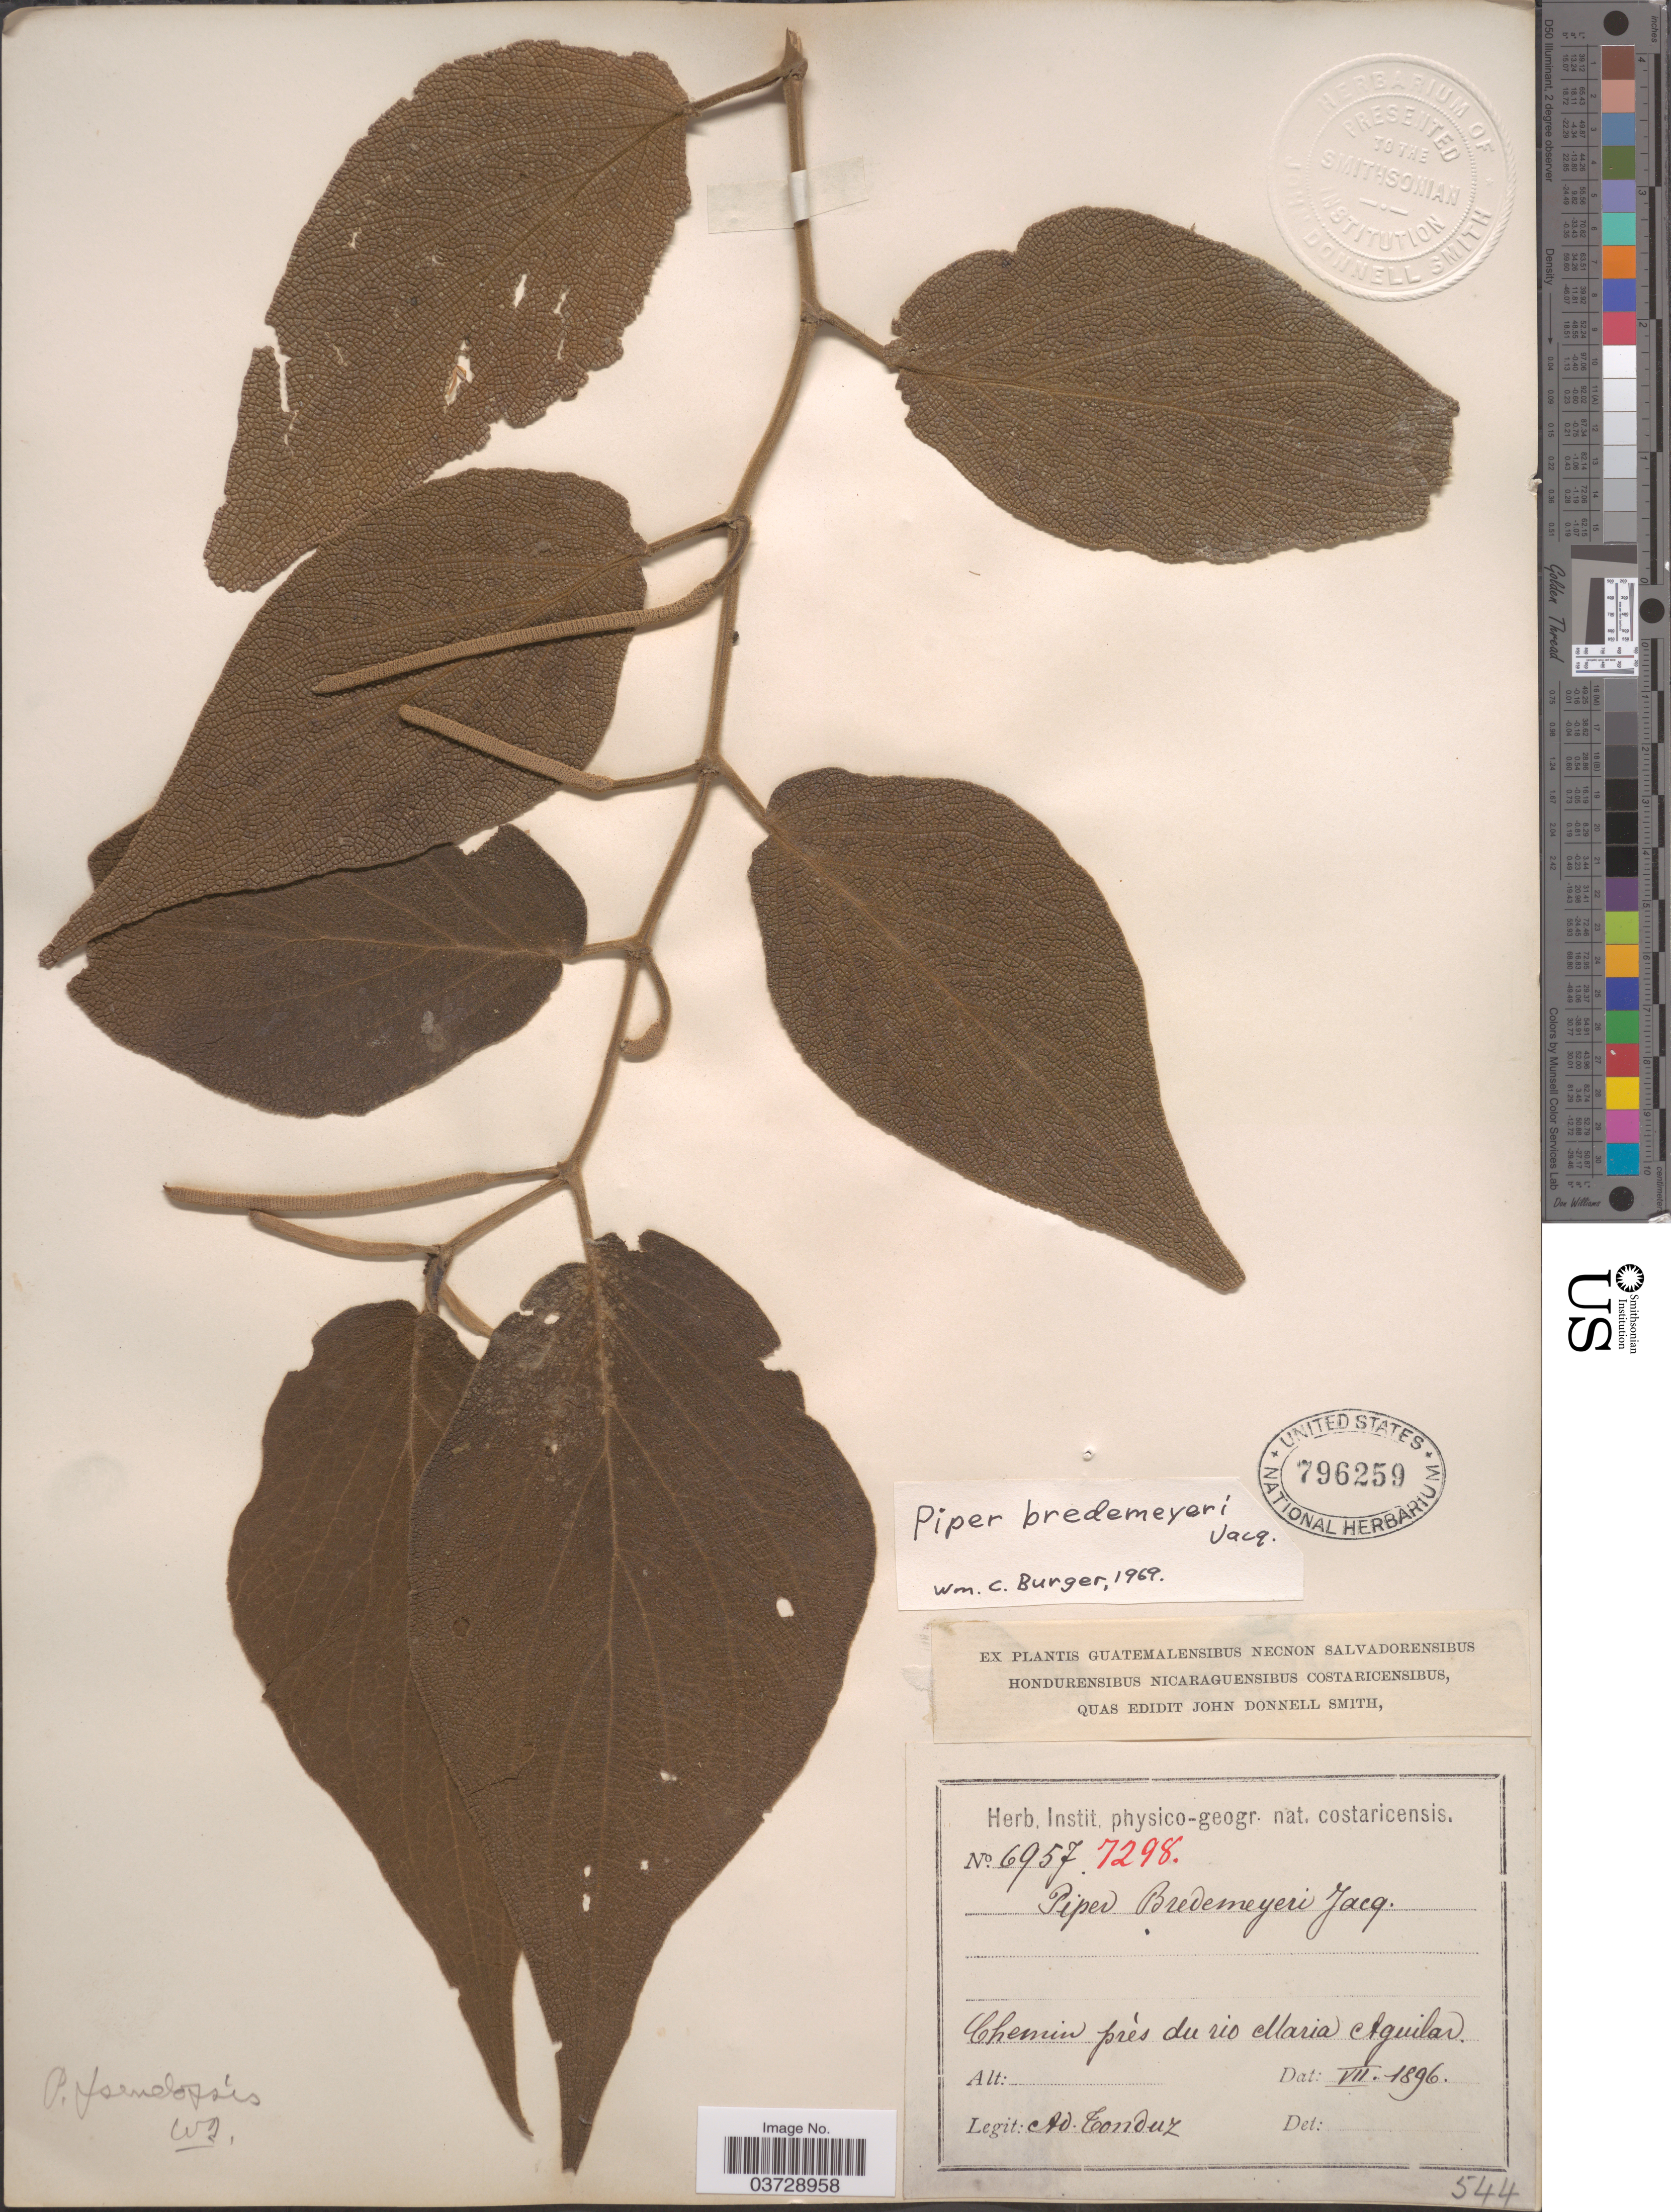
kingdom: Plantae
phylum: Tracheophyta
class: Magnoliopsida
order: Piperales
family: Piperaceae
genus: Piper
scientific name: Piper bredemeyeri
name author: J. Jacq.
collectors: A. Tonduz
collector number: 6957/7298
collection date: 1896-07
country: Costa Rica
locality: Chemin près du rio Maria Aguilar.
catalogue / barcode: US 796259